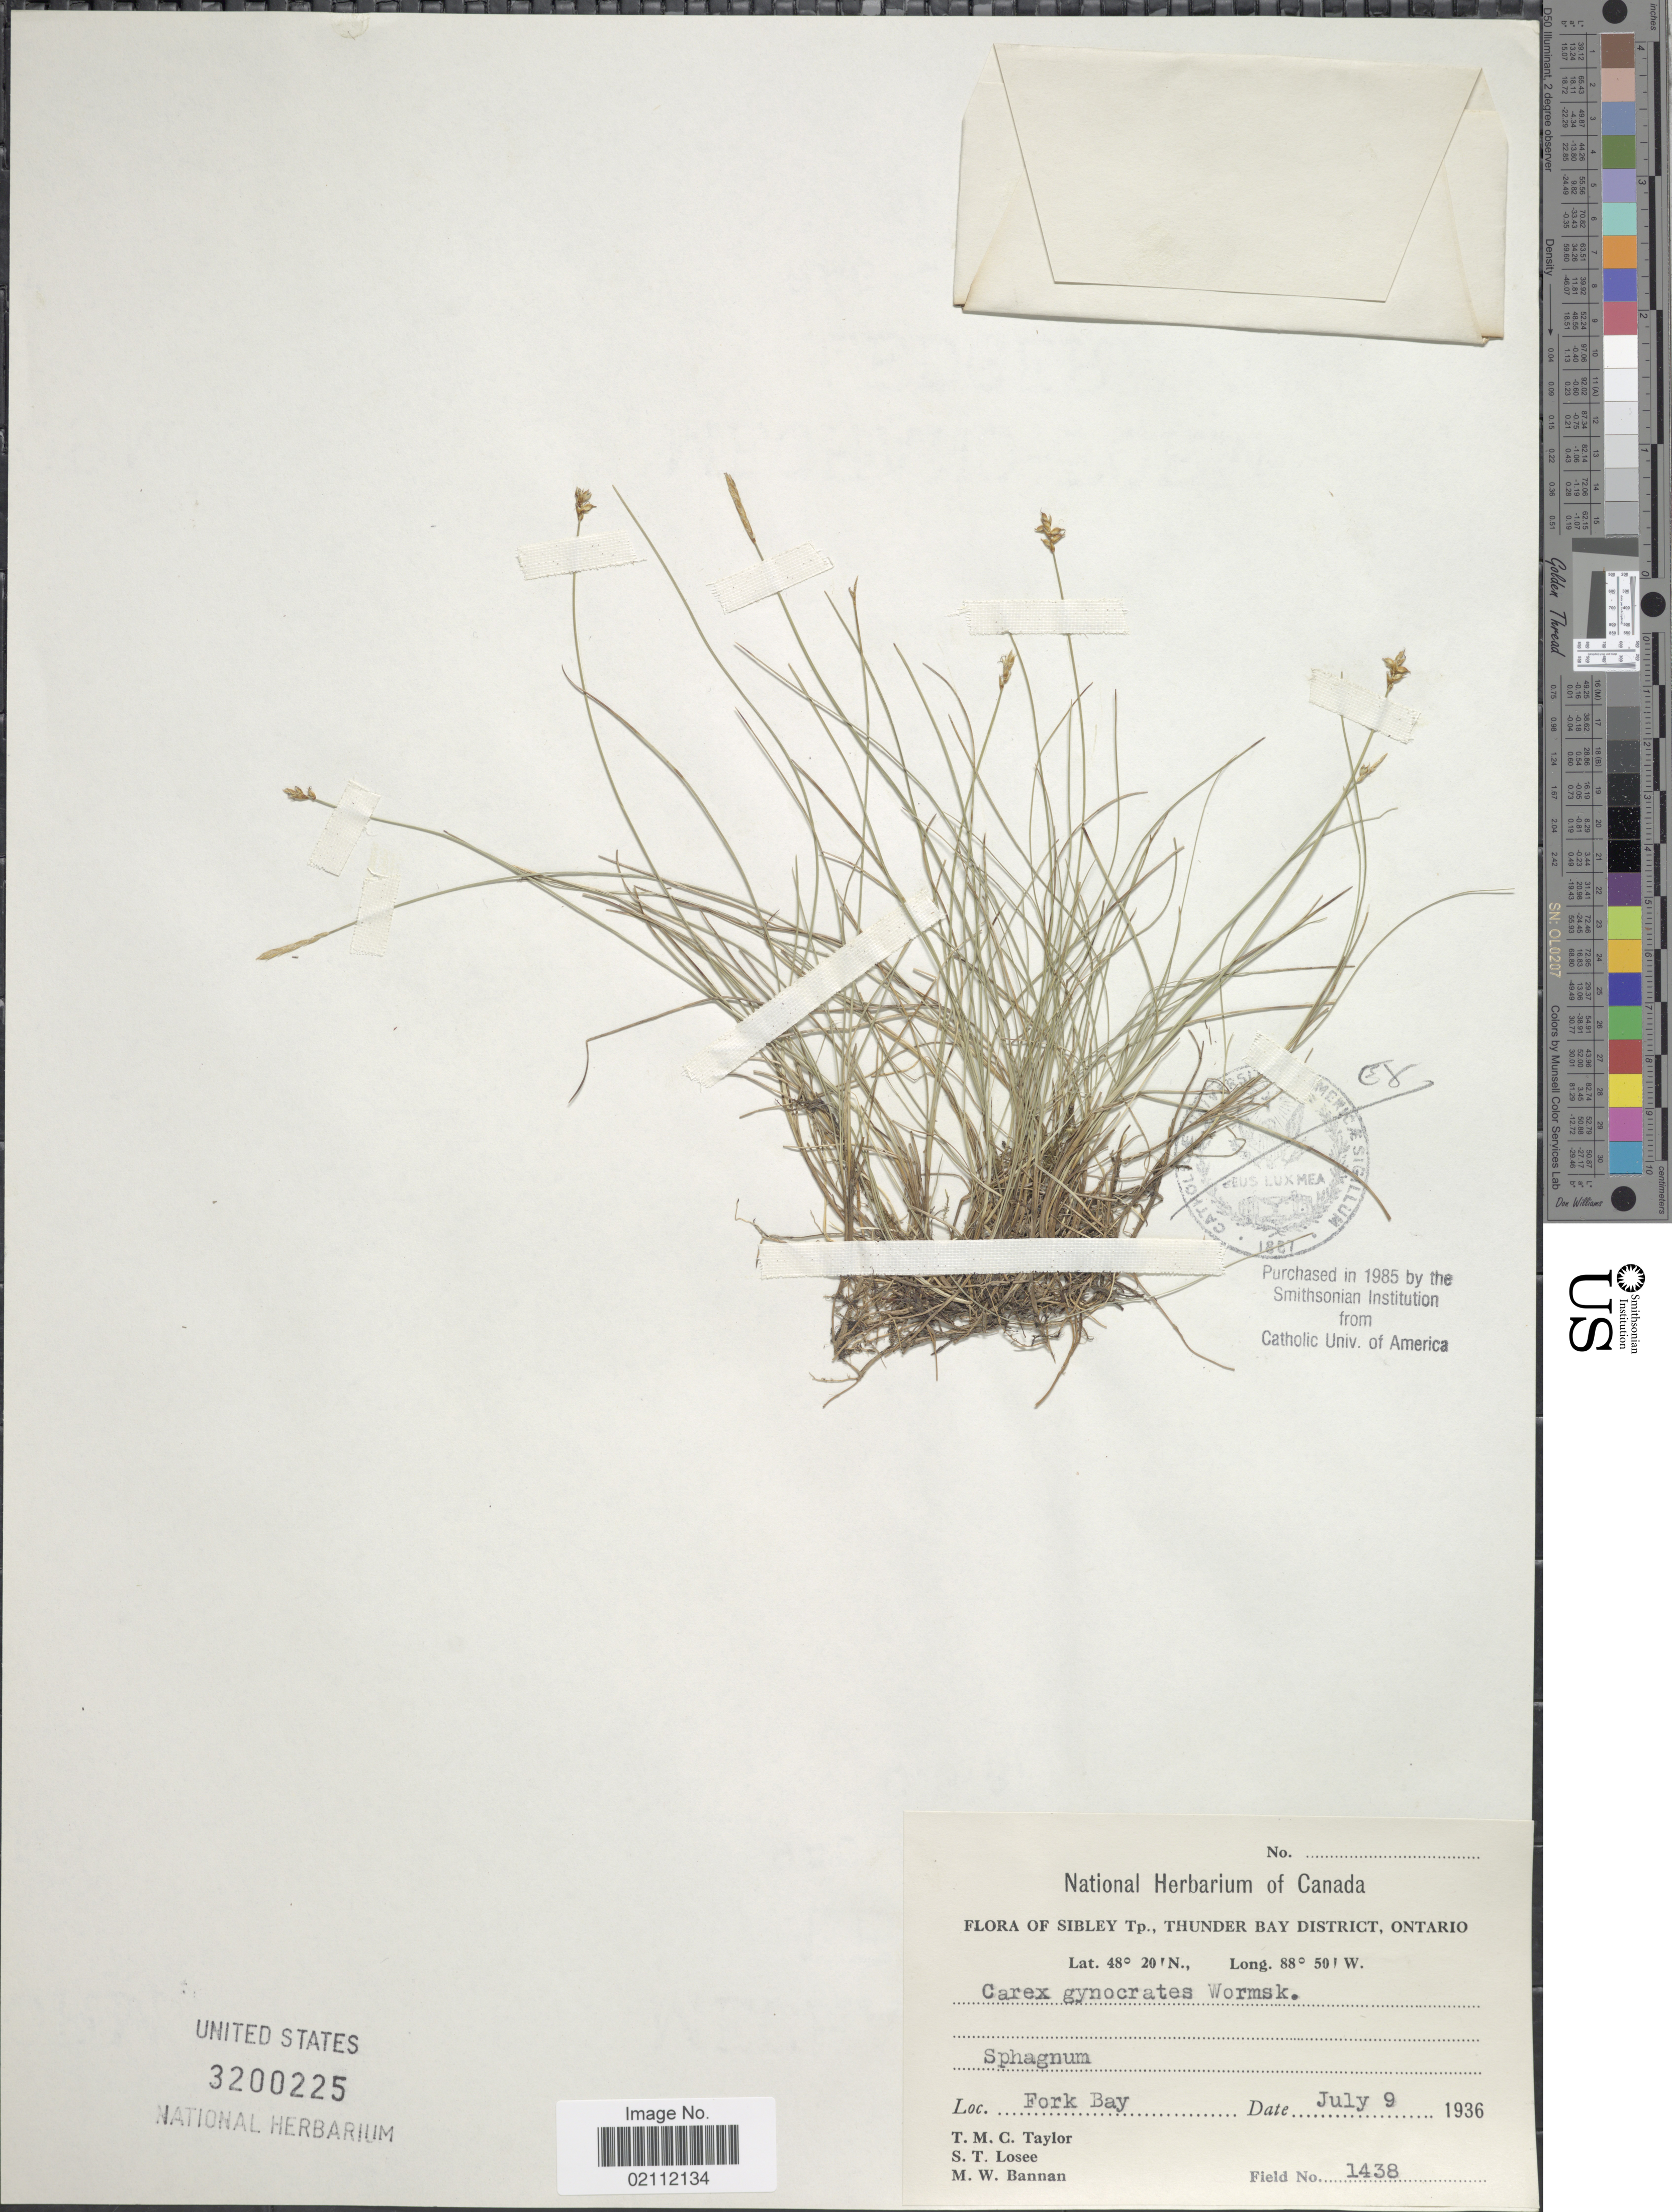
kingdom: Plantae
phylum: Tracheophyta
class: Liliopsida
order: Poales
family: Cyperaceae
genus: Carex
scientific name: Carex nardina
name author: (Hornem.) Fr.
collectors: T. M. C. Taylor, S. Losee & M. Bannan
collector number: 1438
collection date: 1936-07-09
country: Canada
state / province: Ontario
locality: Sibley Tp., Thunder Bay District, Fork Bay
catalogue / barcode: US 3200225